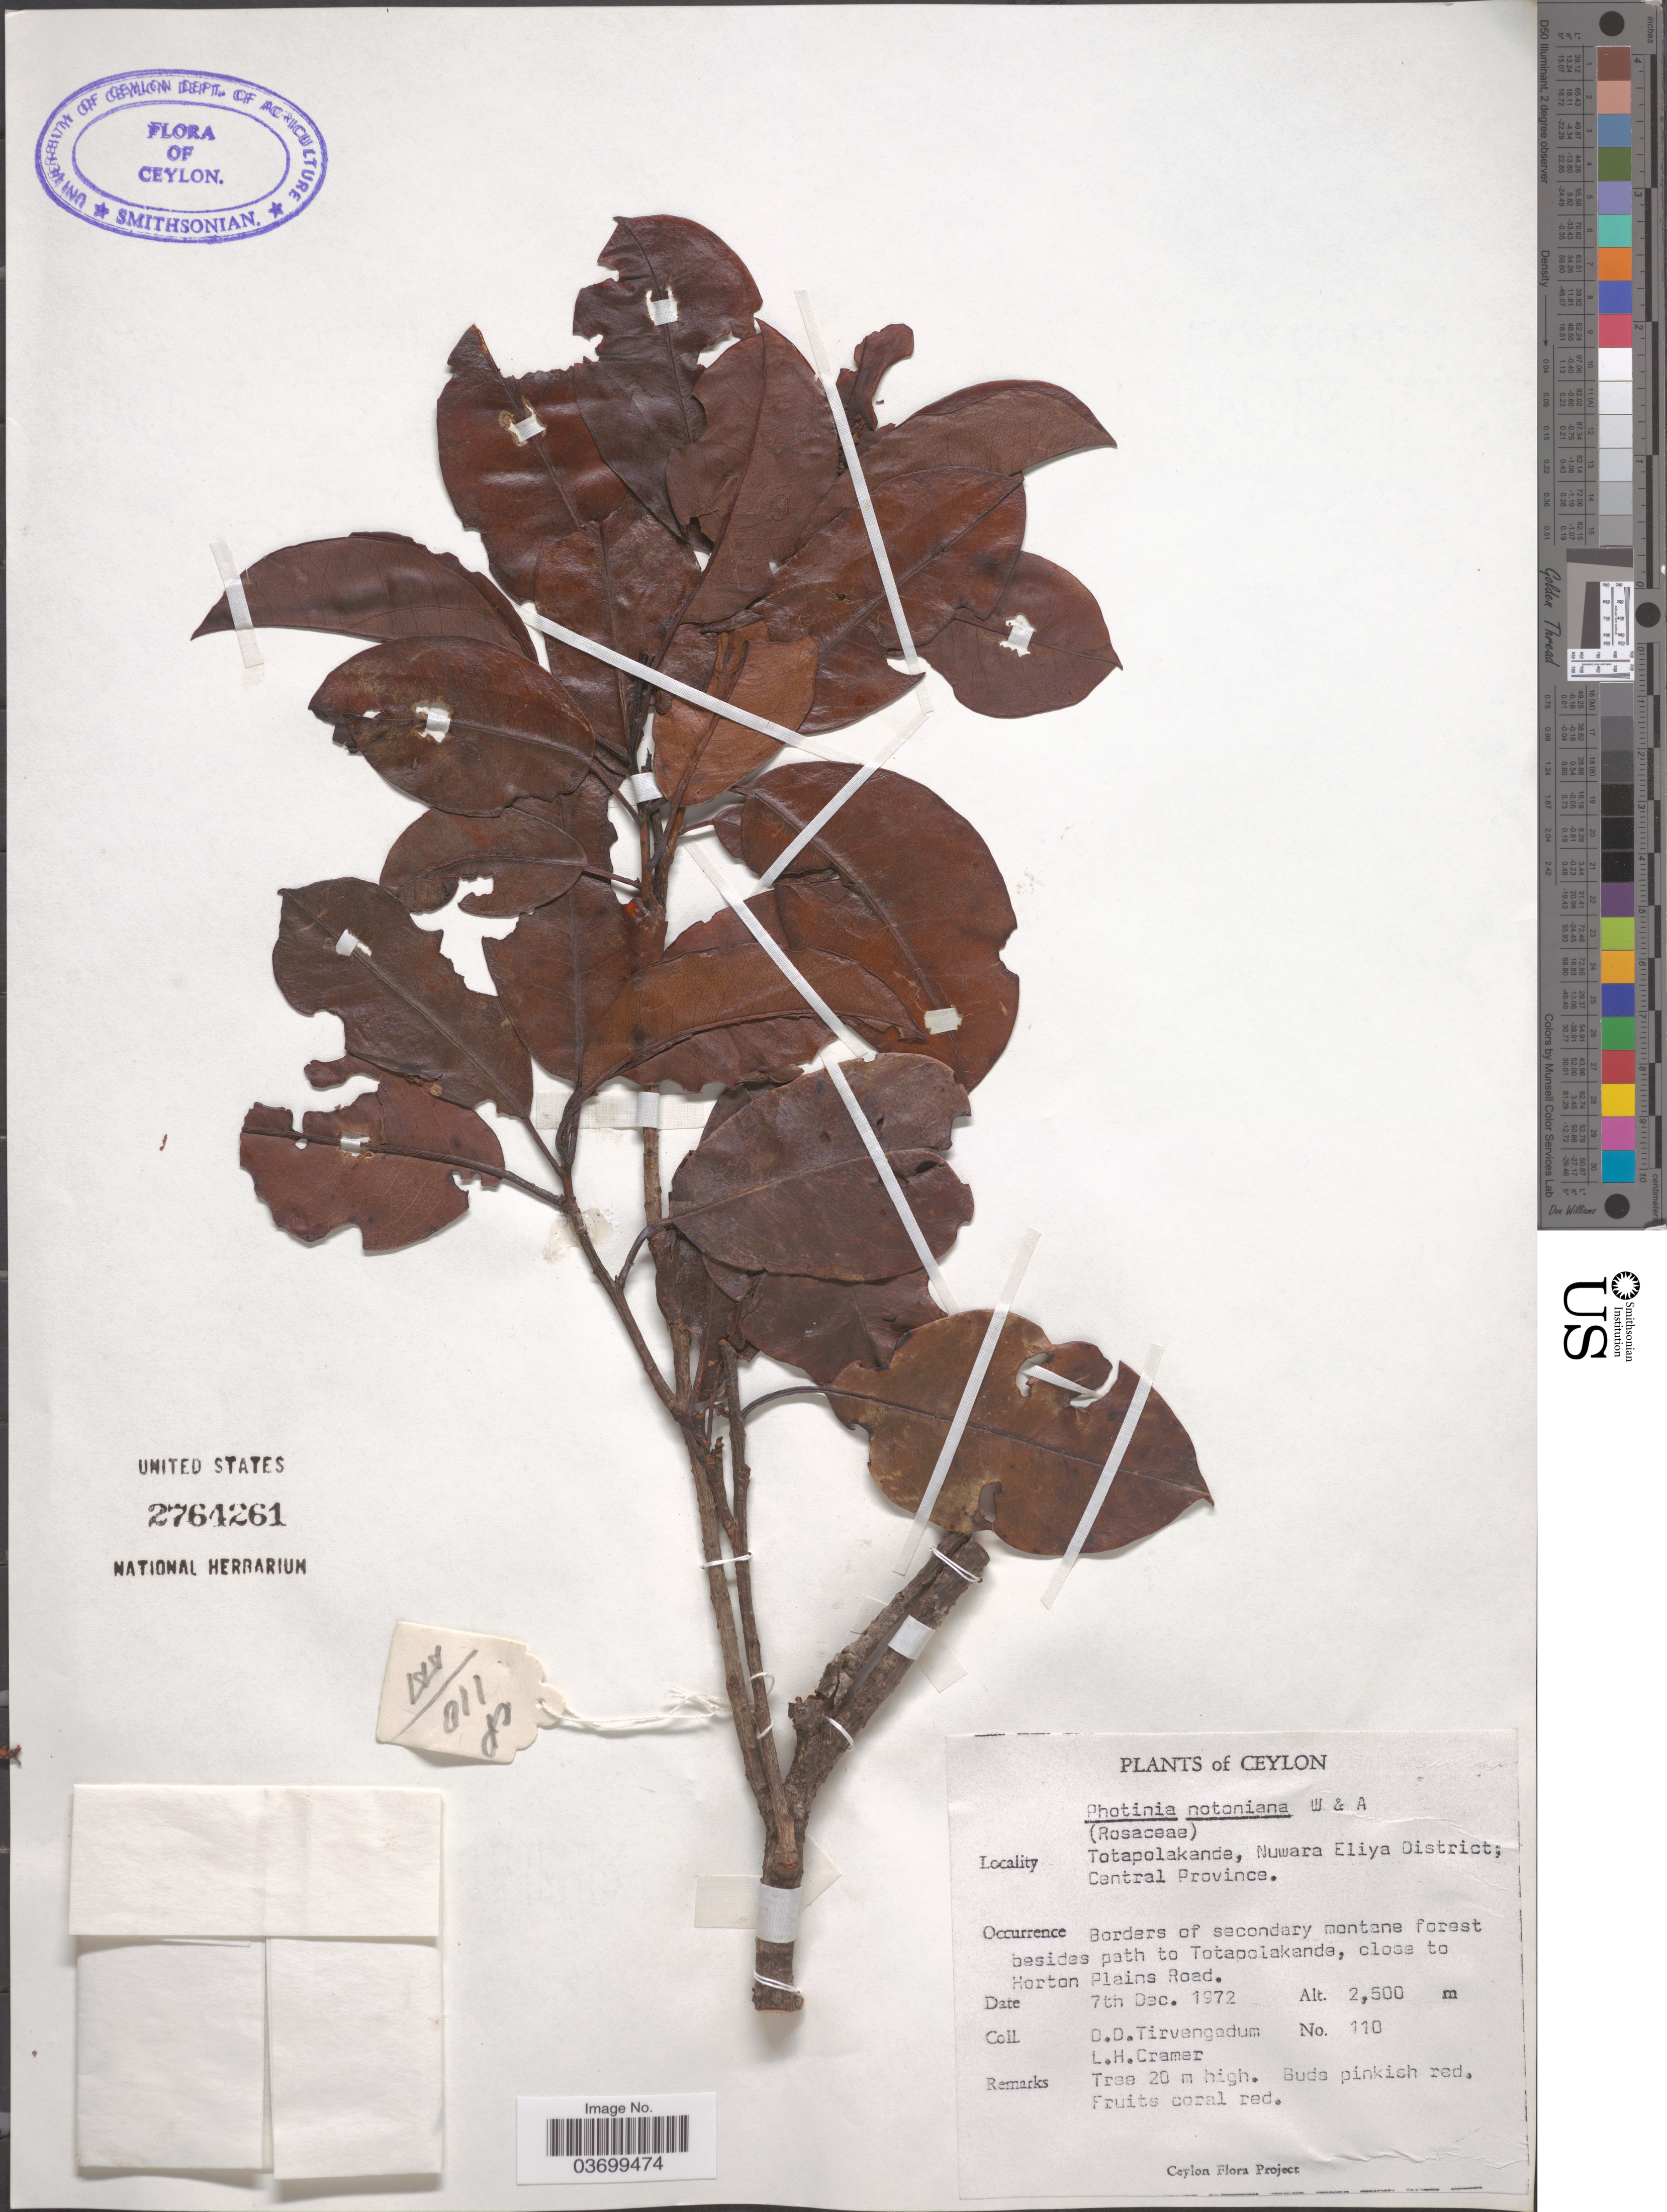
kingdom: Plantae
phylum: Tracheophyta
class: Magnoliopsida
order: Rosales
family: Rosaceae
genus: Photinia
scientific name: Photinia notoniana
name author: Wight & Arn.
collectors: D. Tirvengadum & L. H. Cramer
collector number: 110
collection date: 1972-12-07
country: Sri Lanka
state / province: Central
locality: Ceylon. Totapolakanda, Nuwara Eliya District. Besides path to Totapolakanda, close to Horton Plains Road.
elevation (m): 2500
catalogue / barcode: US 2764261